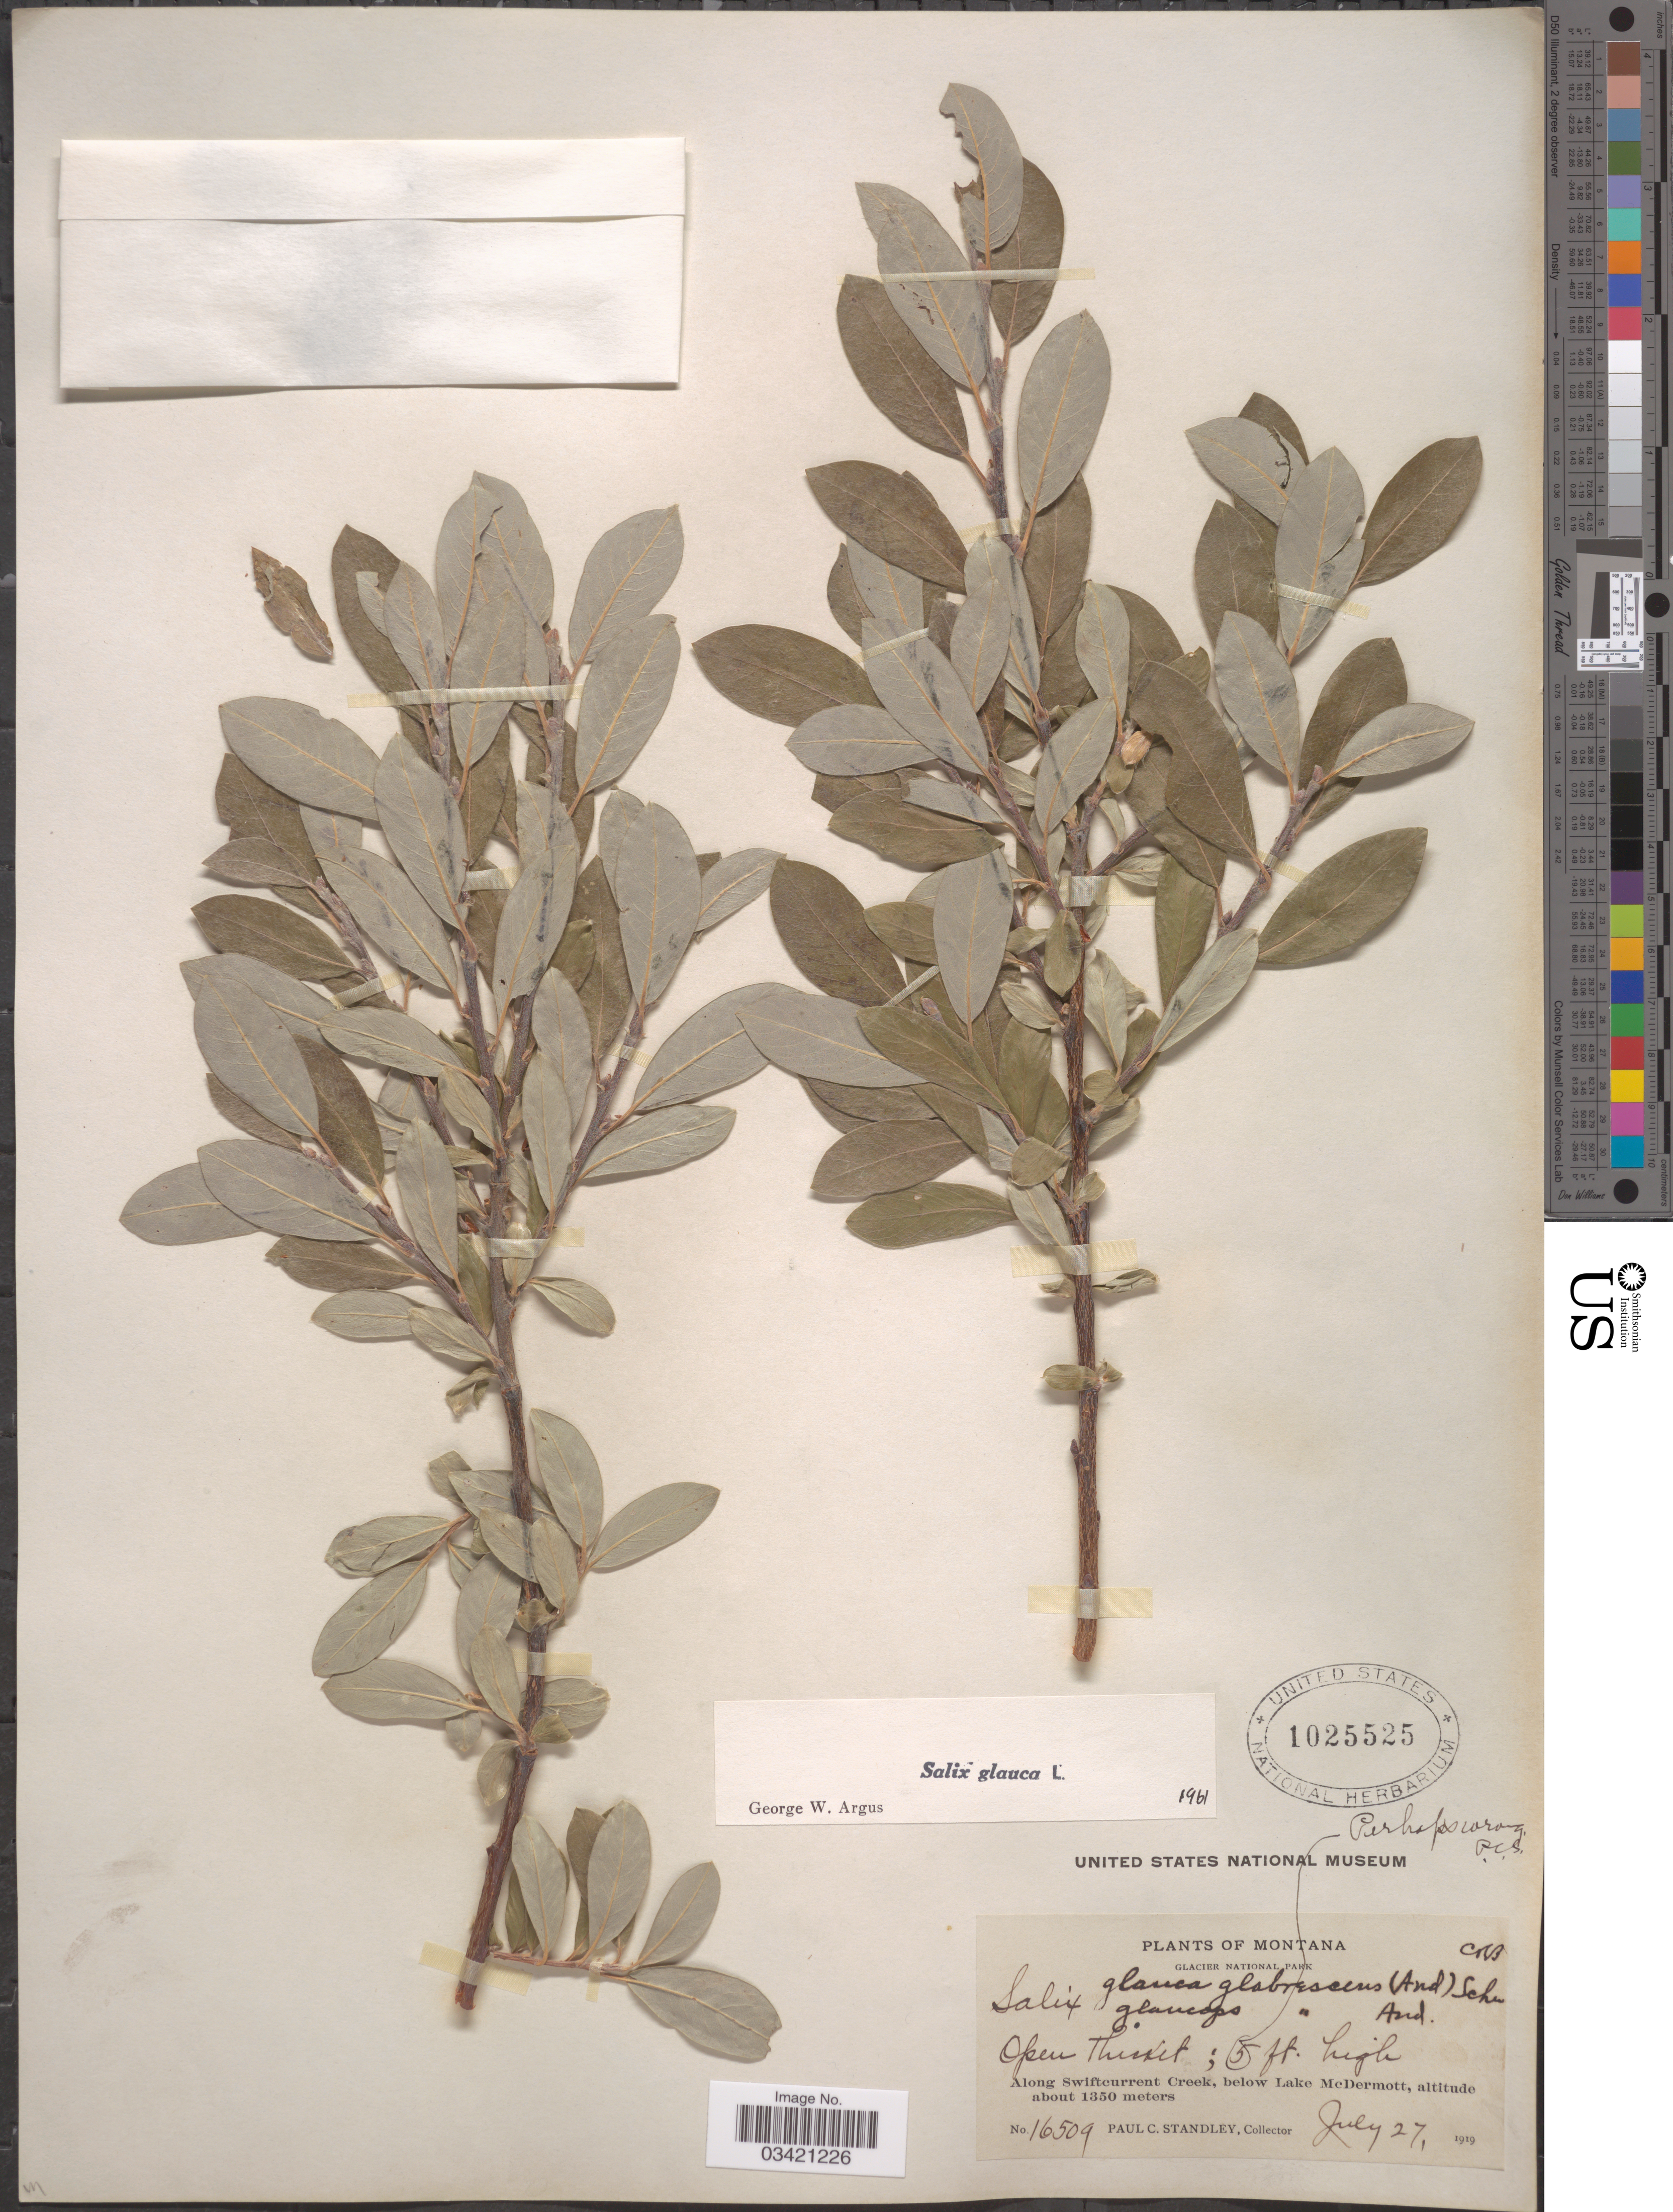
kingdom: Plantae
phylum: Tracheophyta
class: Magnoliopsida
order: Malpighiales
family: Salicaceae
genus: Salix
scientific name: Salix glauca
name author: L.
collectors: P. C. Standley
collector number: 16509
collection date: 1919-07-27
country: United States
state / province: Montana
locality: Glacier National Park. Along Swiftcurrent Creek, below Lake McDermott.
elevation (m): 1350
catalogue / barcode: US 1025525